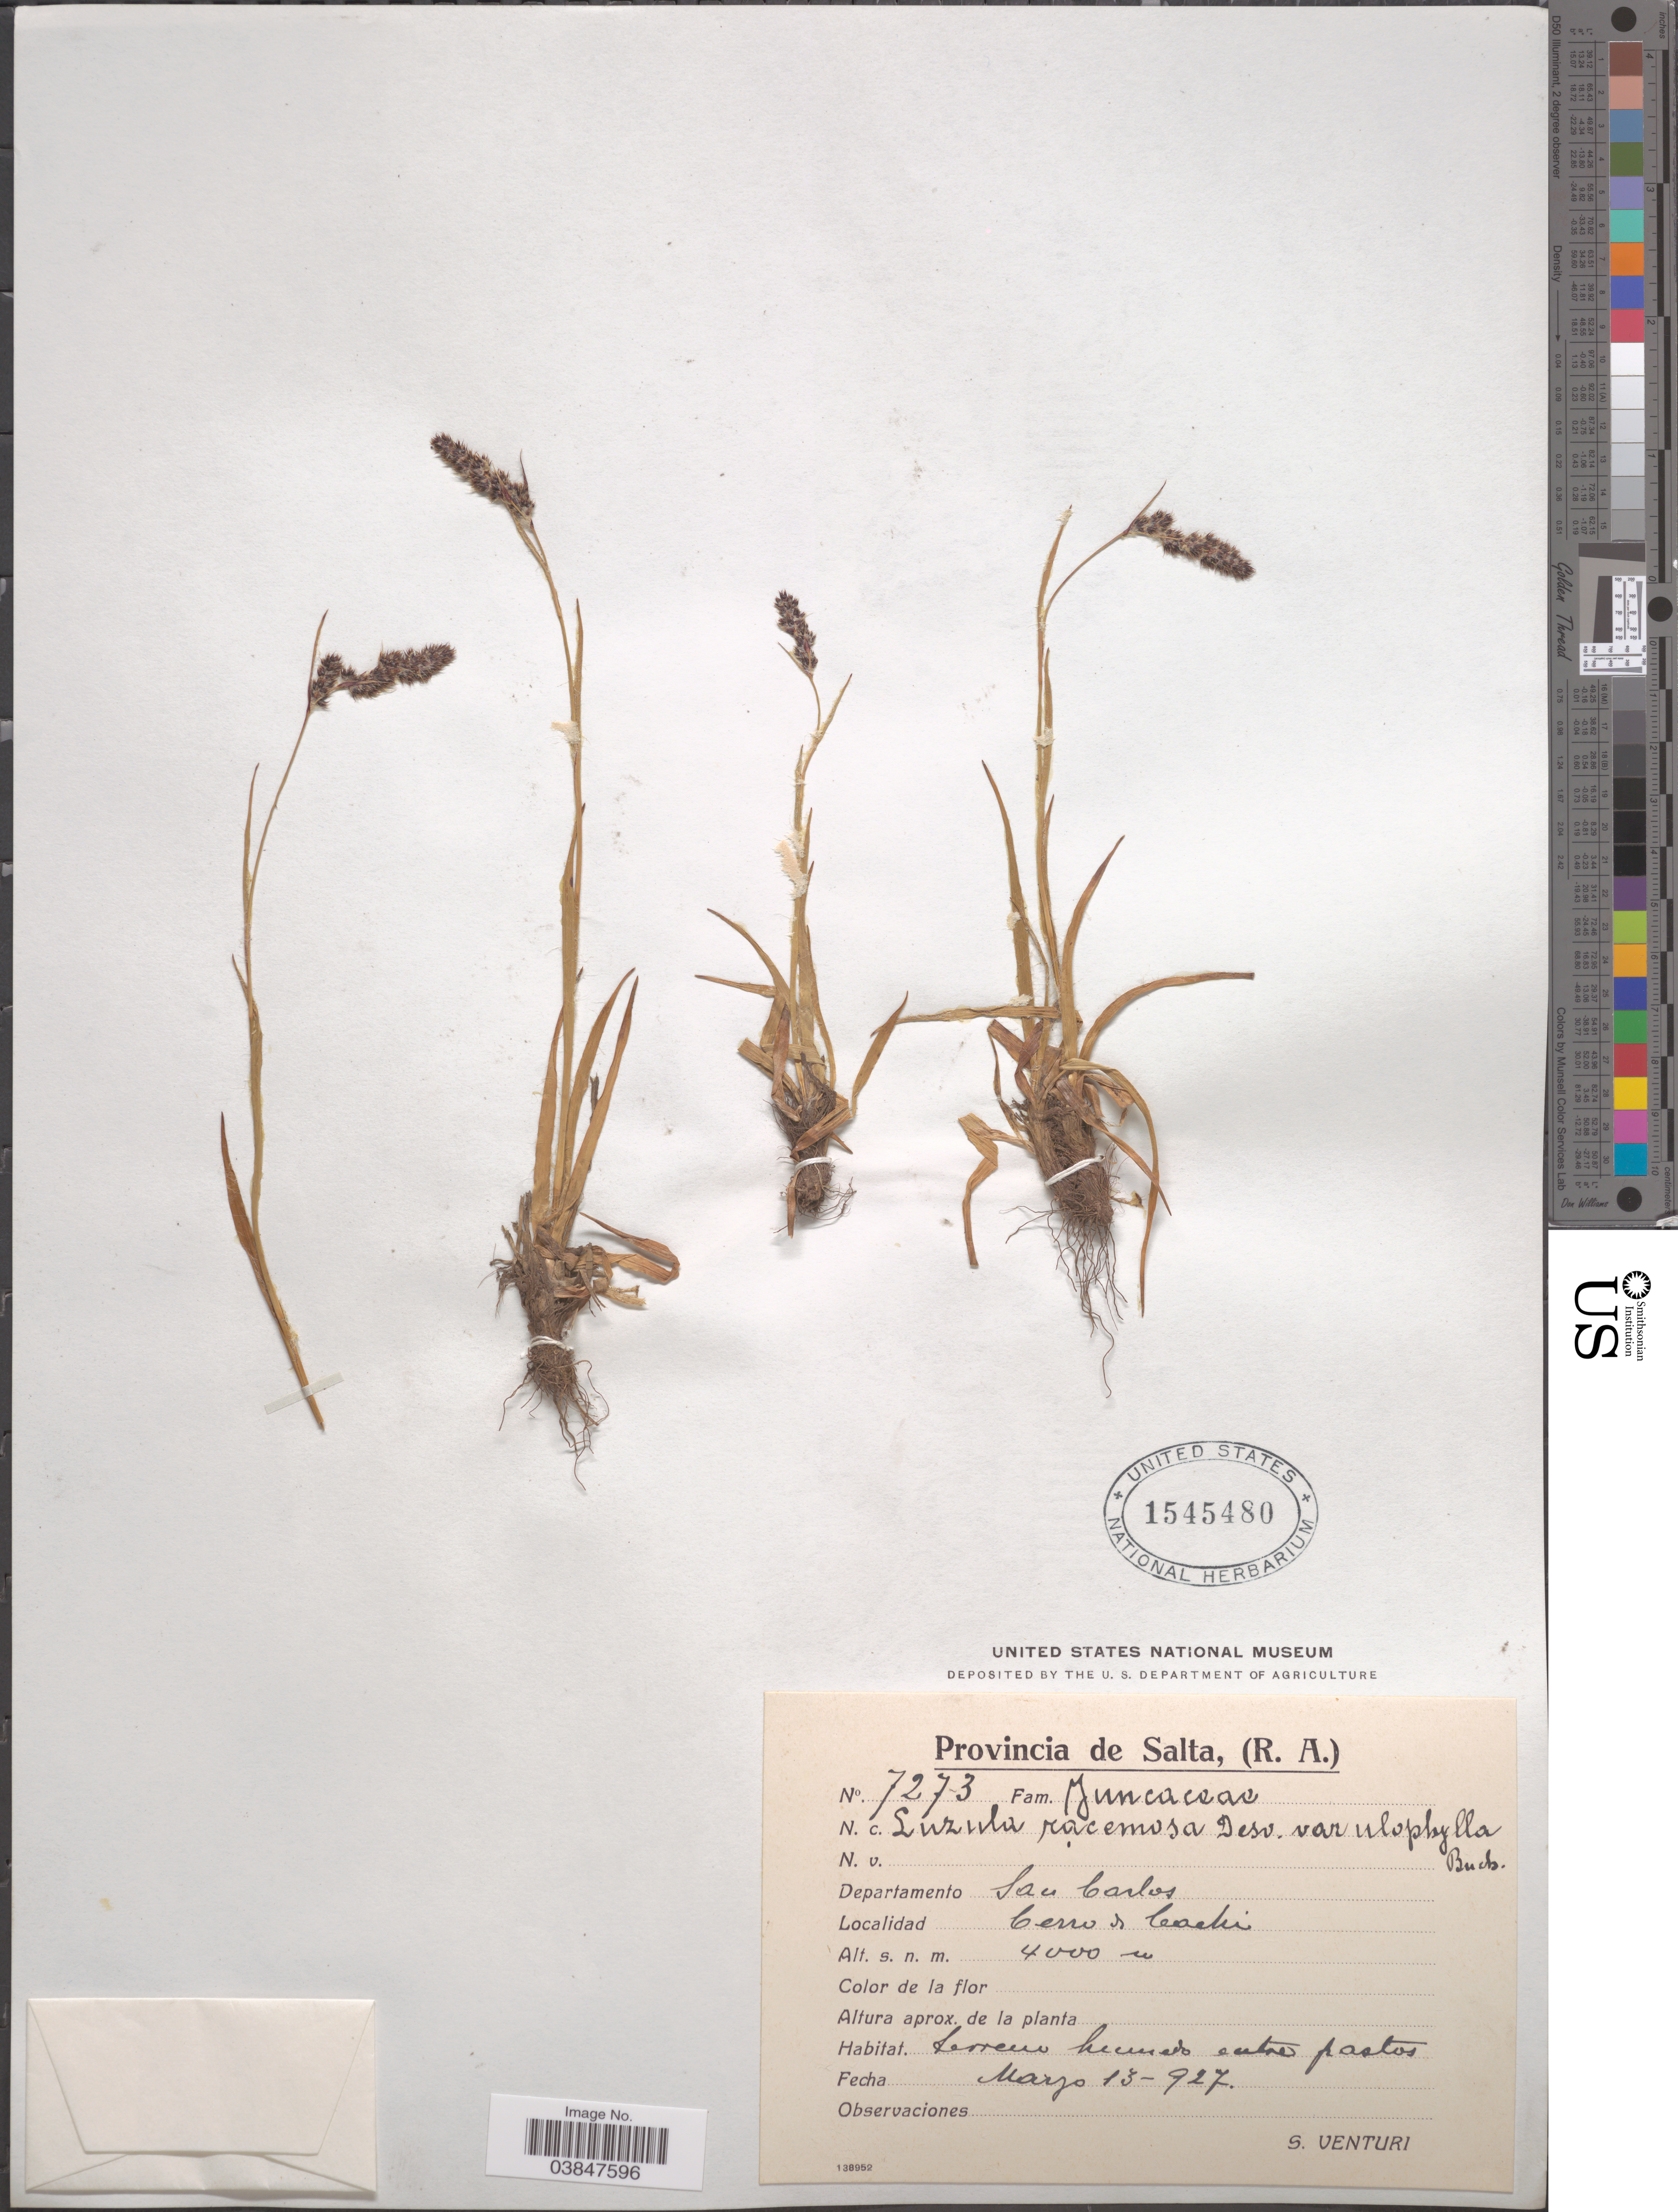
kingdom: Plantae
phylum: Tracheophyta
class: Liliopsida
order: Poales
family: Juncaceae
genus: Luzula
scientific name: Luzula racemosa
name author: Desv.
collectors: S. Venturi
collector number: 7273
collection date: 1927-03-13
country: Argentina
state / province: Salta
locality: Departamento San Carlos. Cerro de Cachi.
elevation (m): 4000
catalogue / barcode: US 1545480